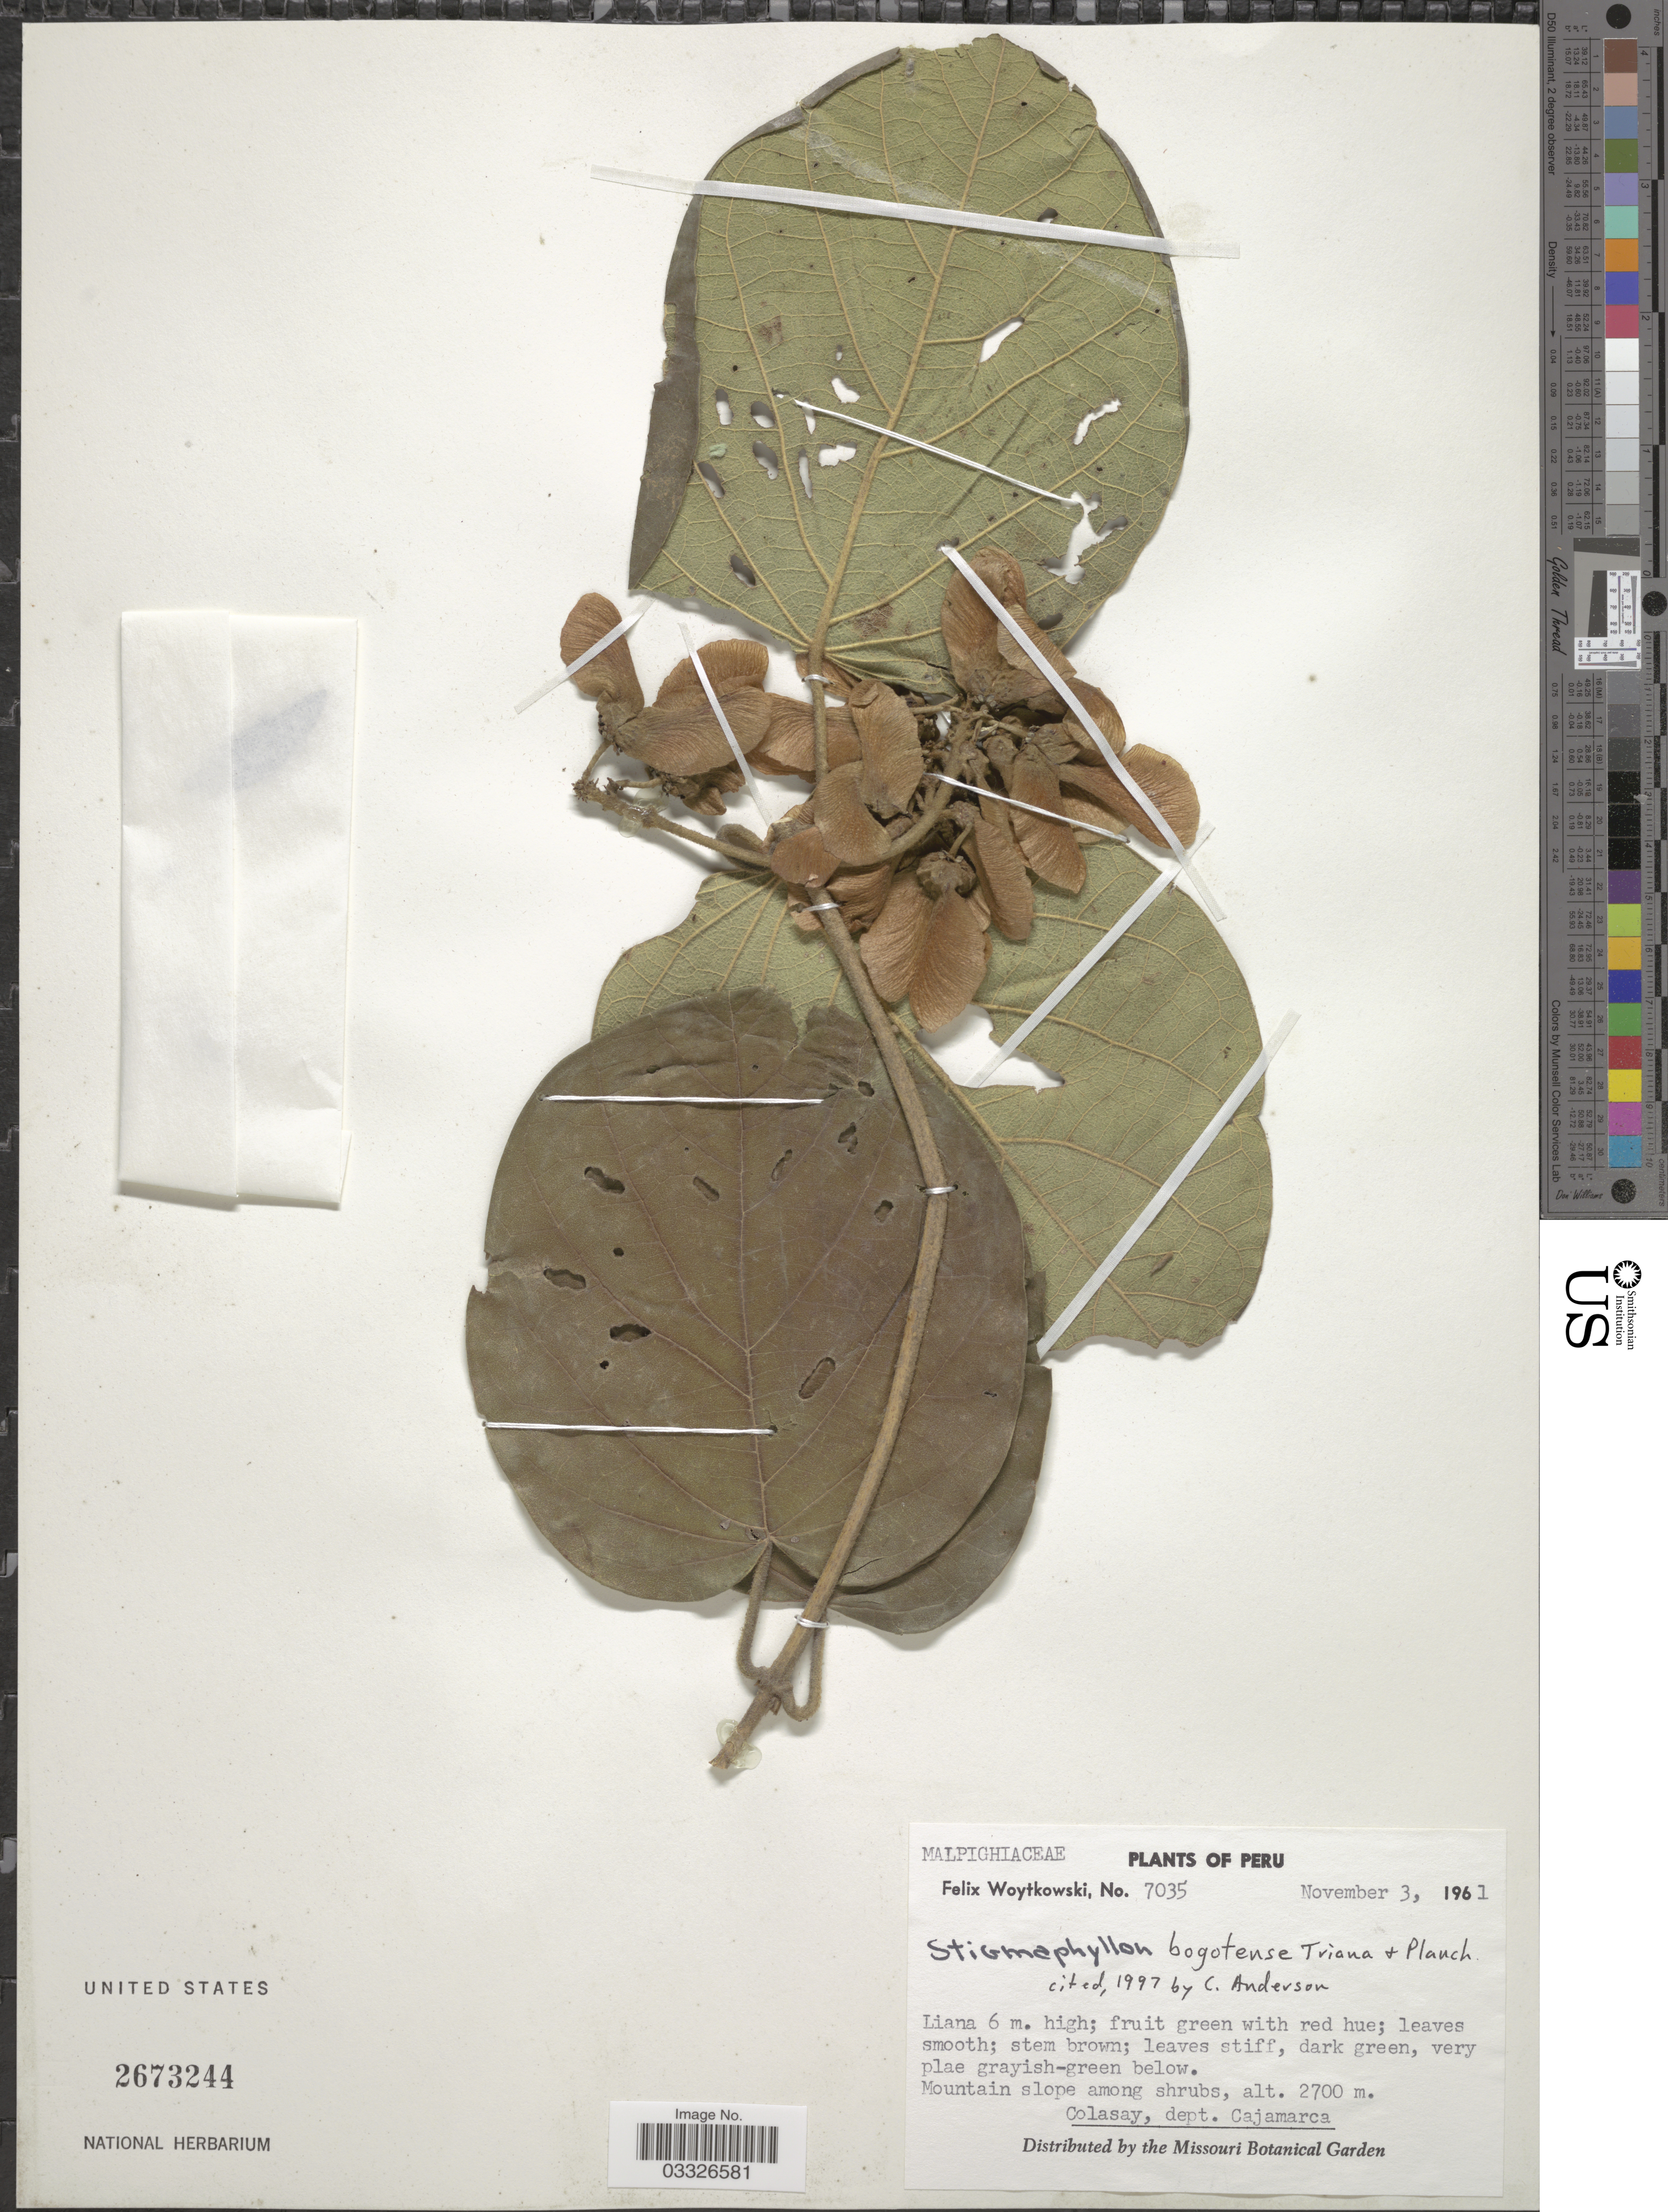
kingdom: Plantae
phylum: Tracheophyta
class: Magnoliopsida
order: Malpighiales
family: Malpighiaceae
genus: Stigmaphyllon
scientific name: Stigmaphyllon bogotense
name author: Triana & Planch.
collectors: F. Woytkowski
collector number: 7035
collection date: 1961-11-03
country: Peru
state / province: Cajamarca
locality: Colasay, dept. Cajamarca.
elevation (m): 2700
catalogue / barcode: US 2673244